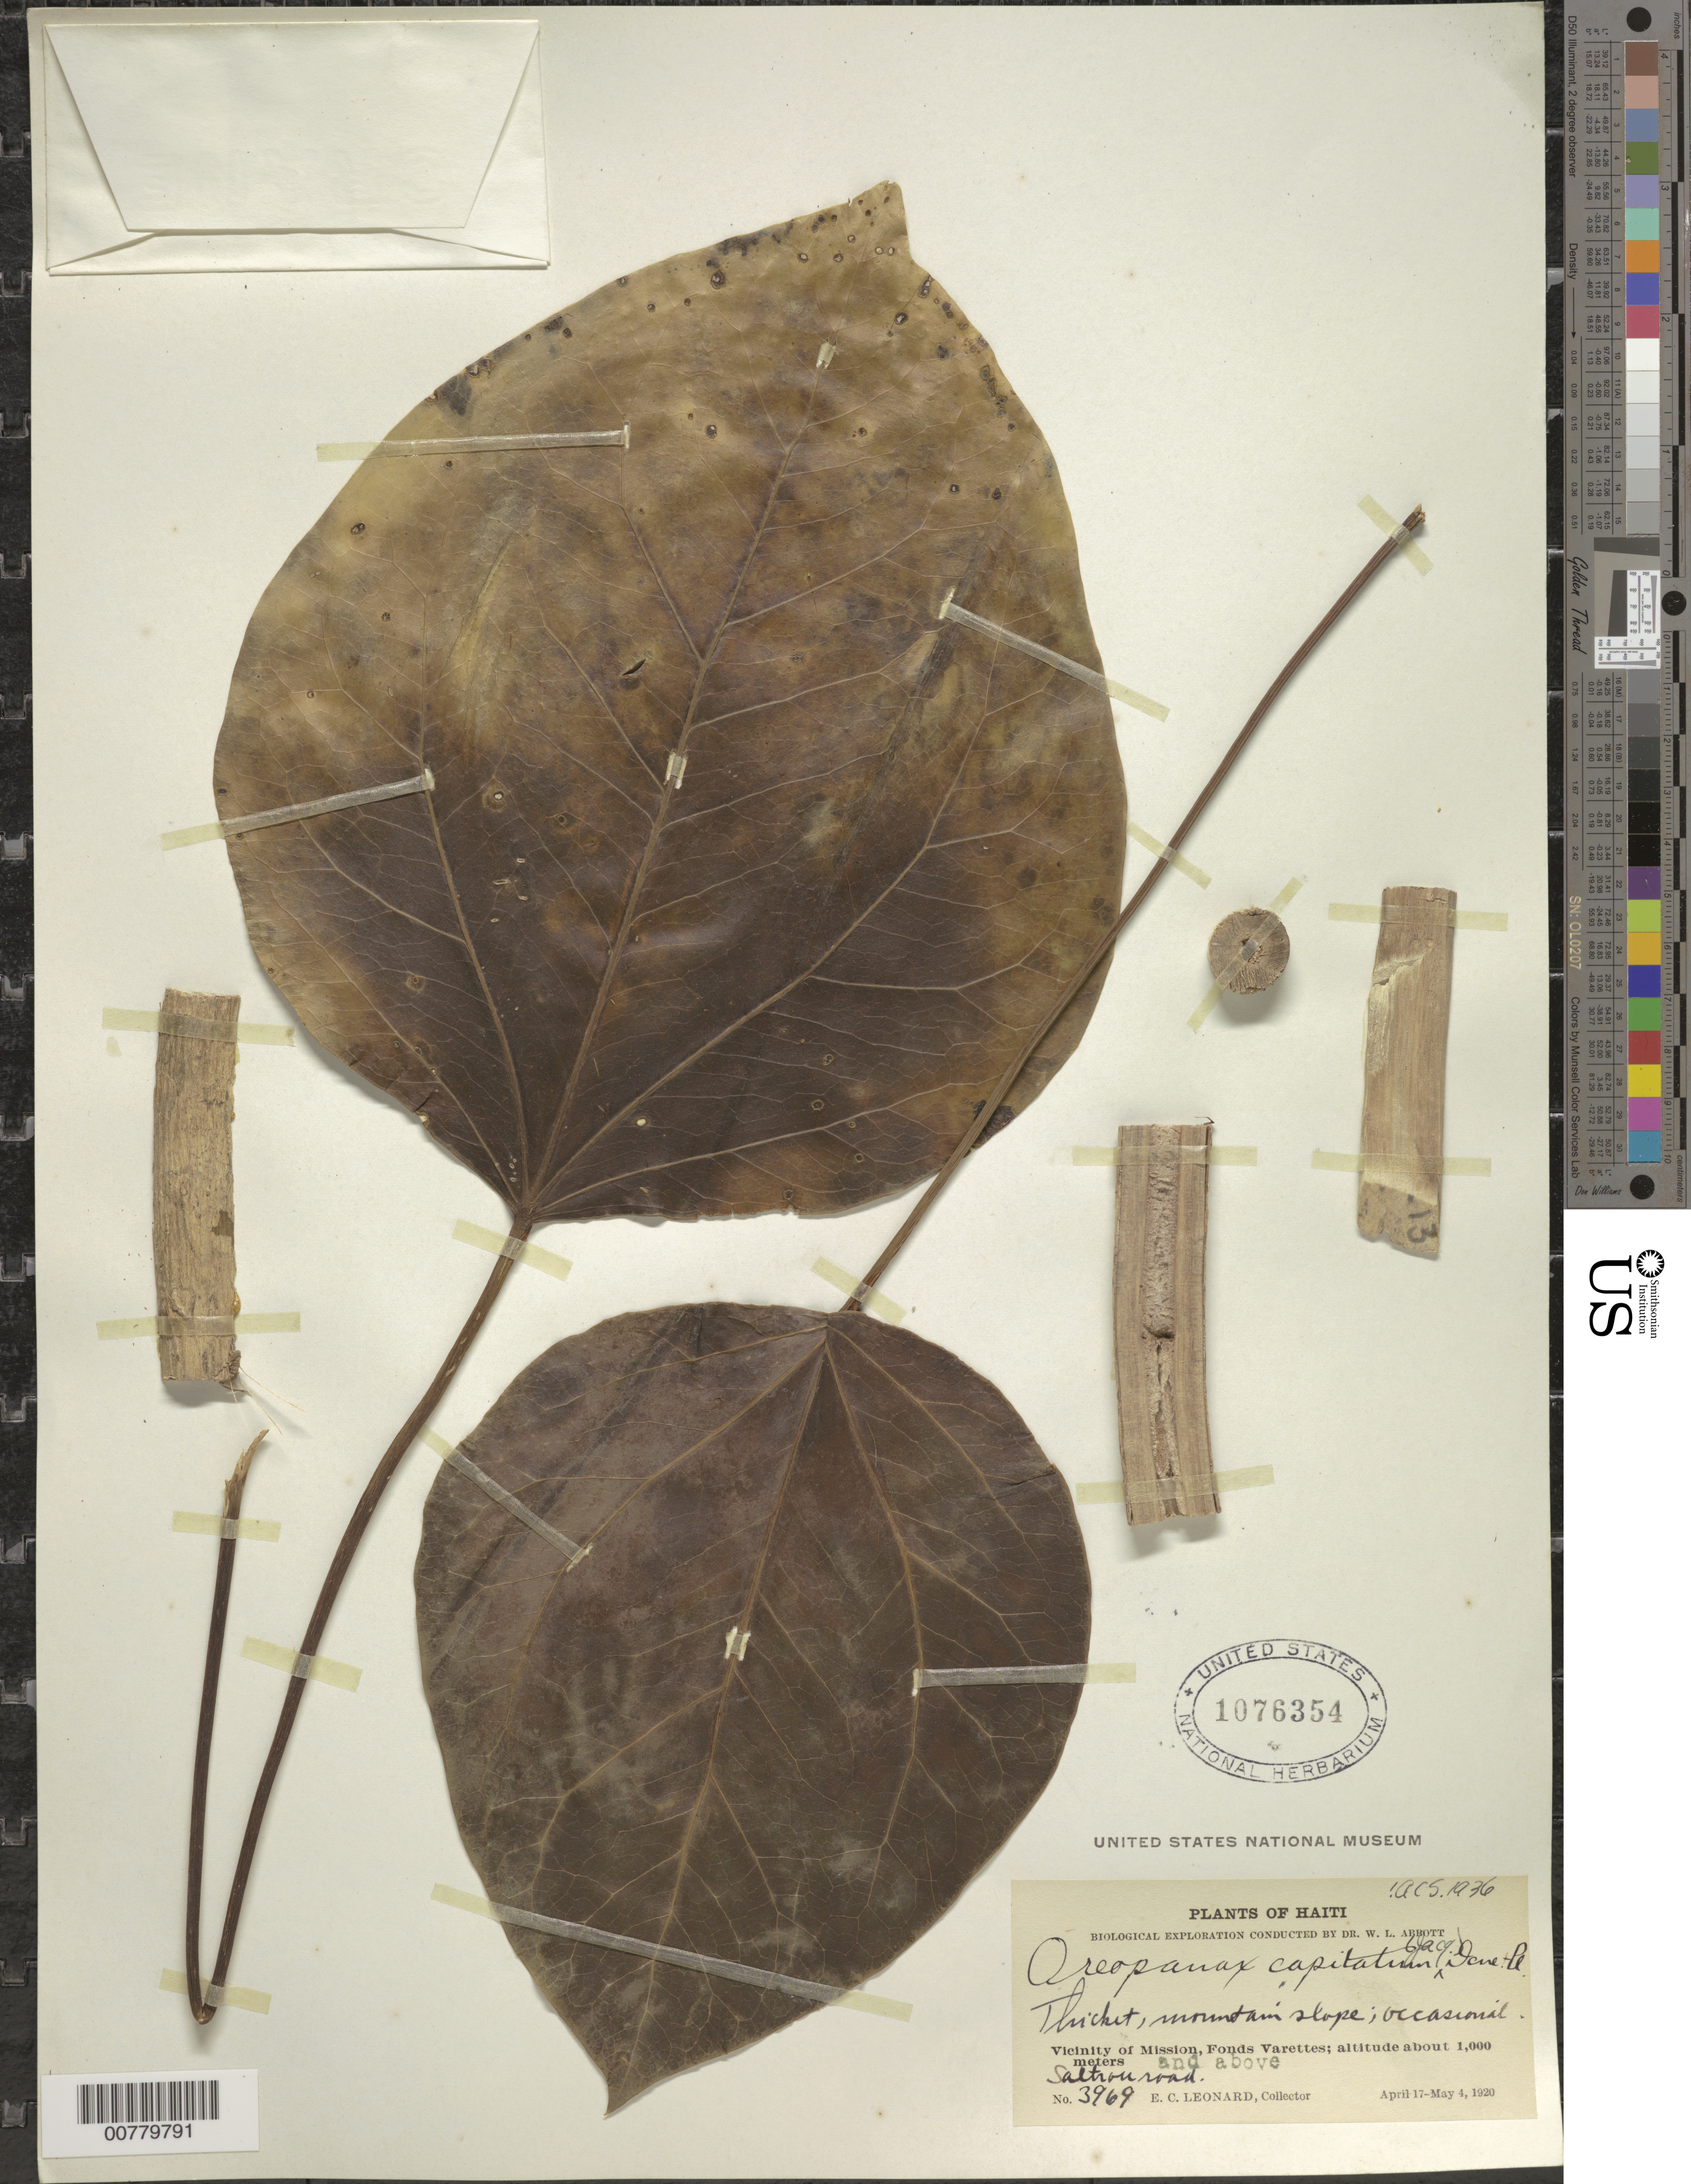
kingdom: Plantae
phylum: Tracheophyta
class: Magnoliopsida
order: Apiales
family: Araliaceae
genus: Oreopanax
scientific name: Oreopanax capitatus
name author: (Jacq.) Decne. & Planch.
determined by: Smith, A. C.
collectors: E. C. Leonard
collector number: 3969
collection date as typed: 17 Apr 1920 04 May 1920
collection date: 1920-04-17/1920-05-04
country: Haiti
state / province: Ouest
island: Hispaniola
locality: Fonds Varettes, vicinity of Mission, Saltrou road.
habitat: Thicket, mountain slope.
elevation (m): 1000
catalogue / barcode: US 1076354